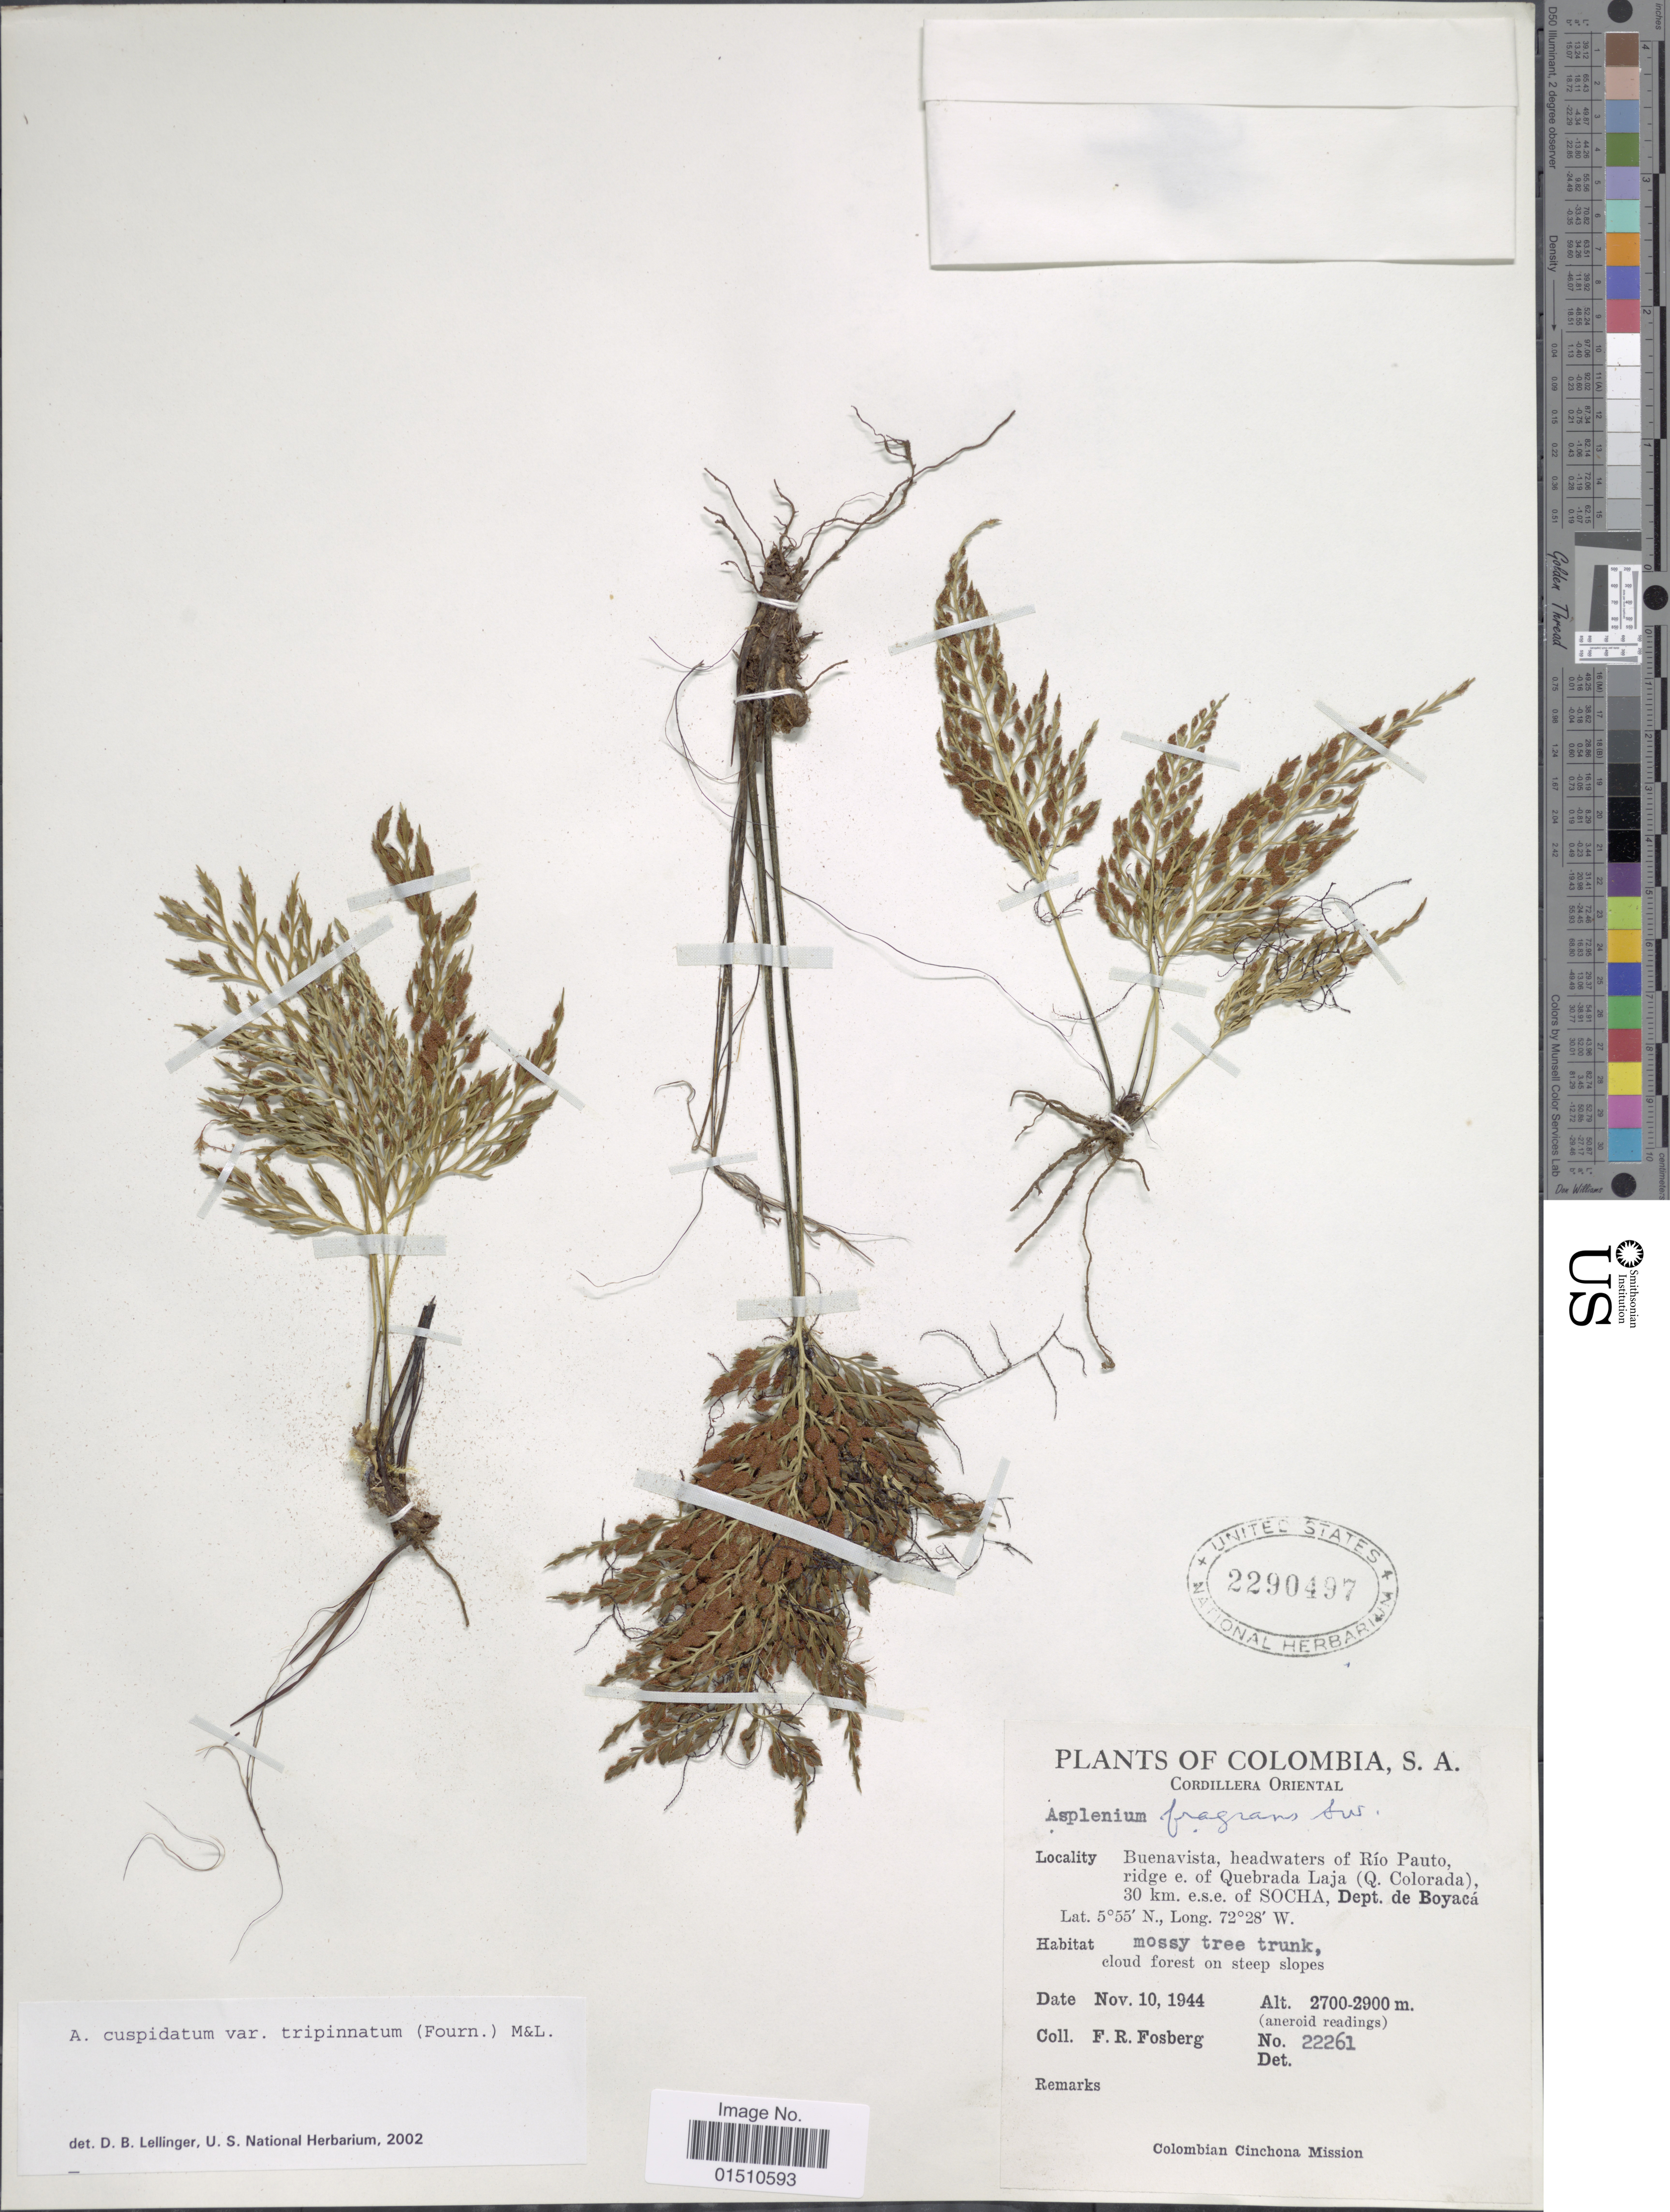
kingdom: Plantae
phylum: Tracheophyta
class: Polypodiopsida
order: Polypodiales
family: Aspleniaceae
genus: Asplenium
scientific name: Asplenium cuspidatum var. tripinnatum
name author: (E. Fourn.) C.V. Morton & Lellinger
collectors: F. R. Fosberg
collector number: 22261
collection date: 1944-11-10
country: Colombia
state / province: Boyacá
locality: Colombia, S.A. Cordilerra Oriental, Buenavista, headwaters of Rio Pauto, ridge e. of Quebrada Laja (Q. Colorada), 30 km. e.s.e. of Socha.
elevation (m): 2700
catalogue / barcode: US 2290497